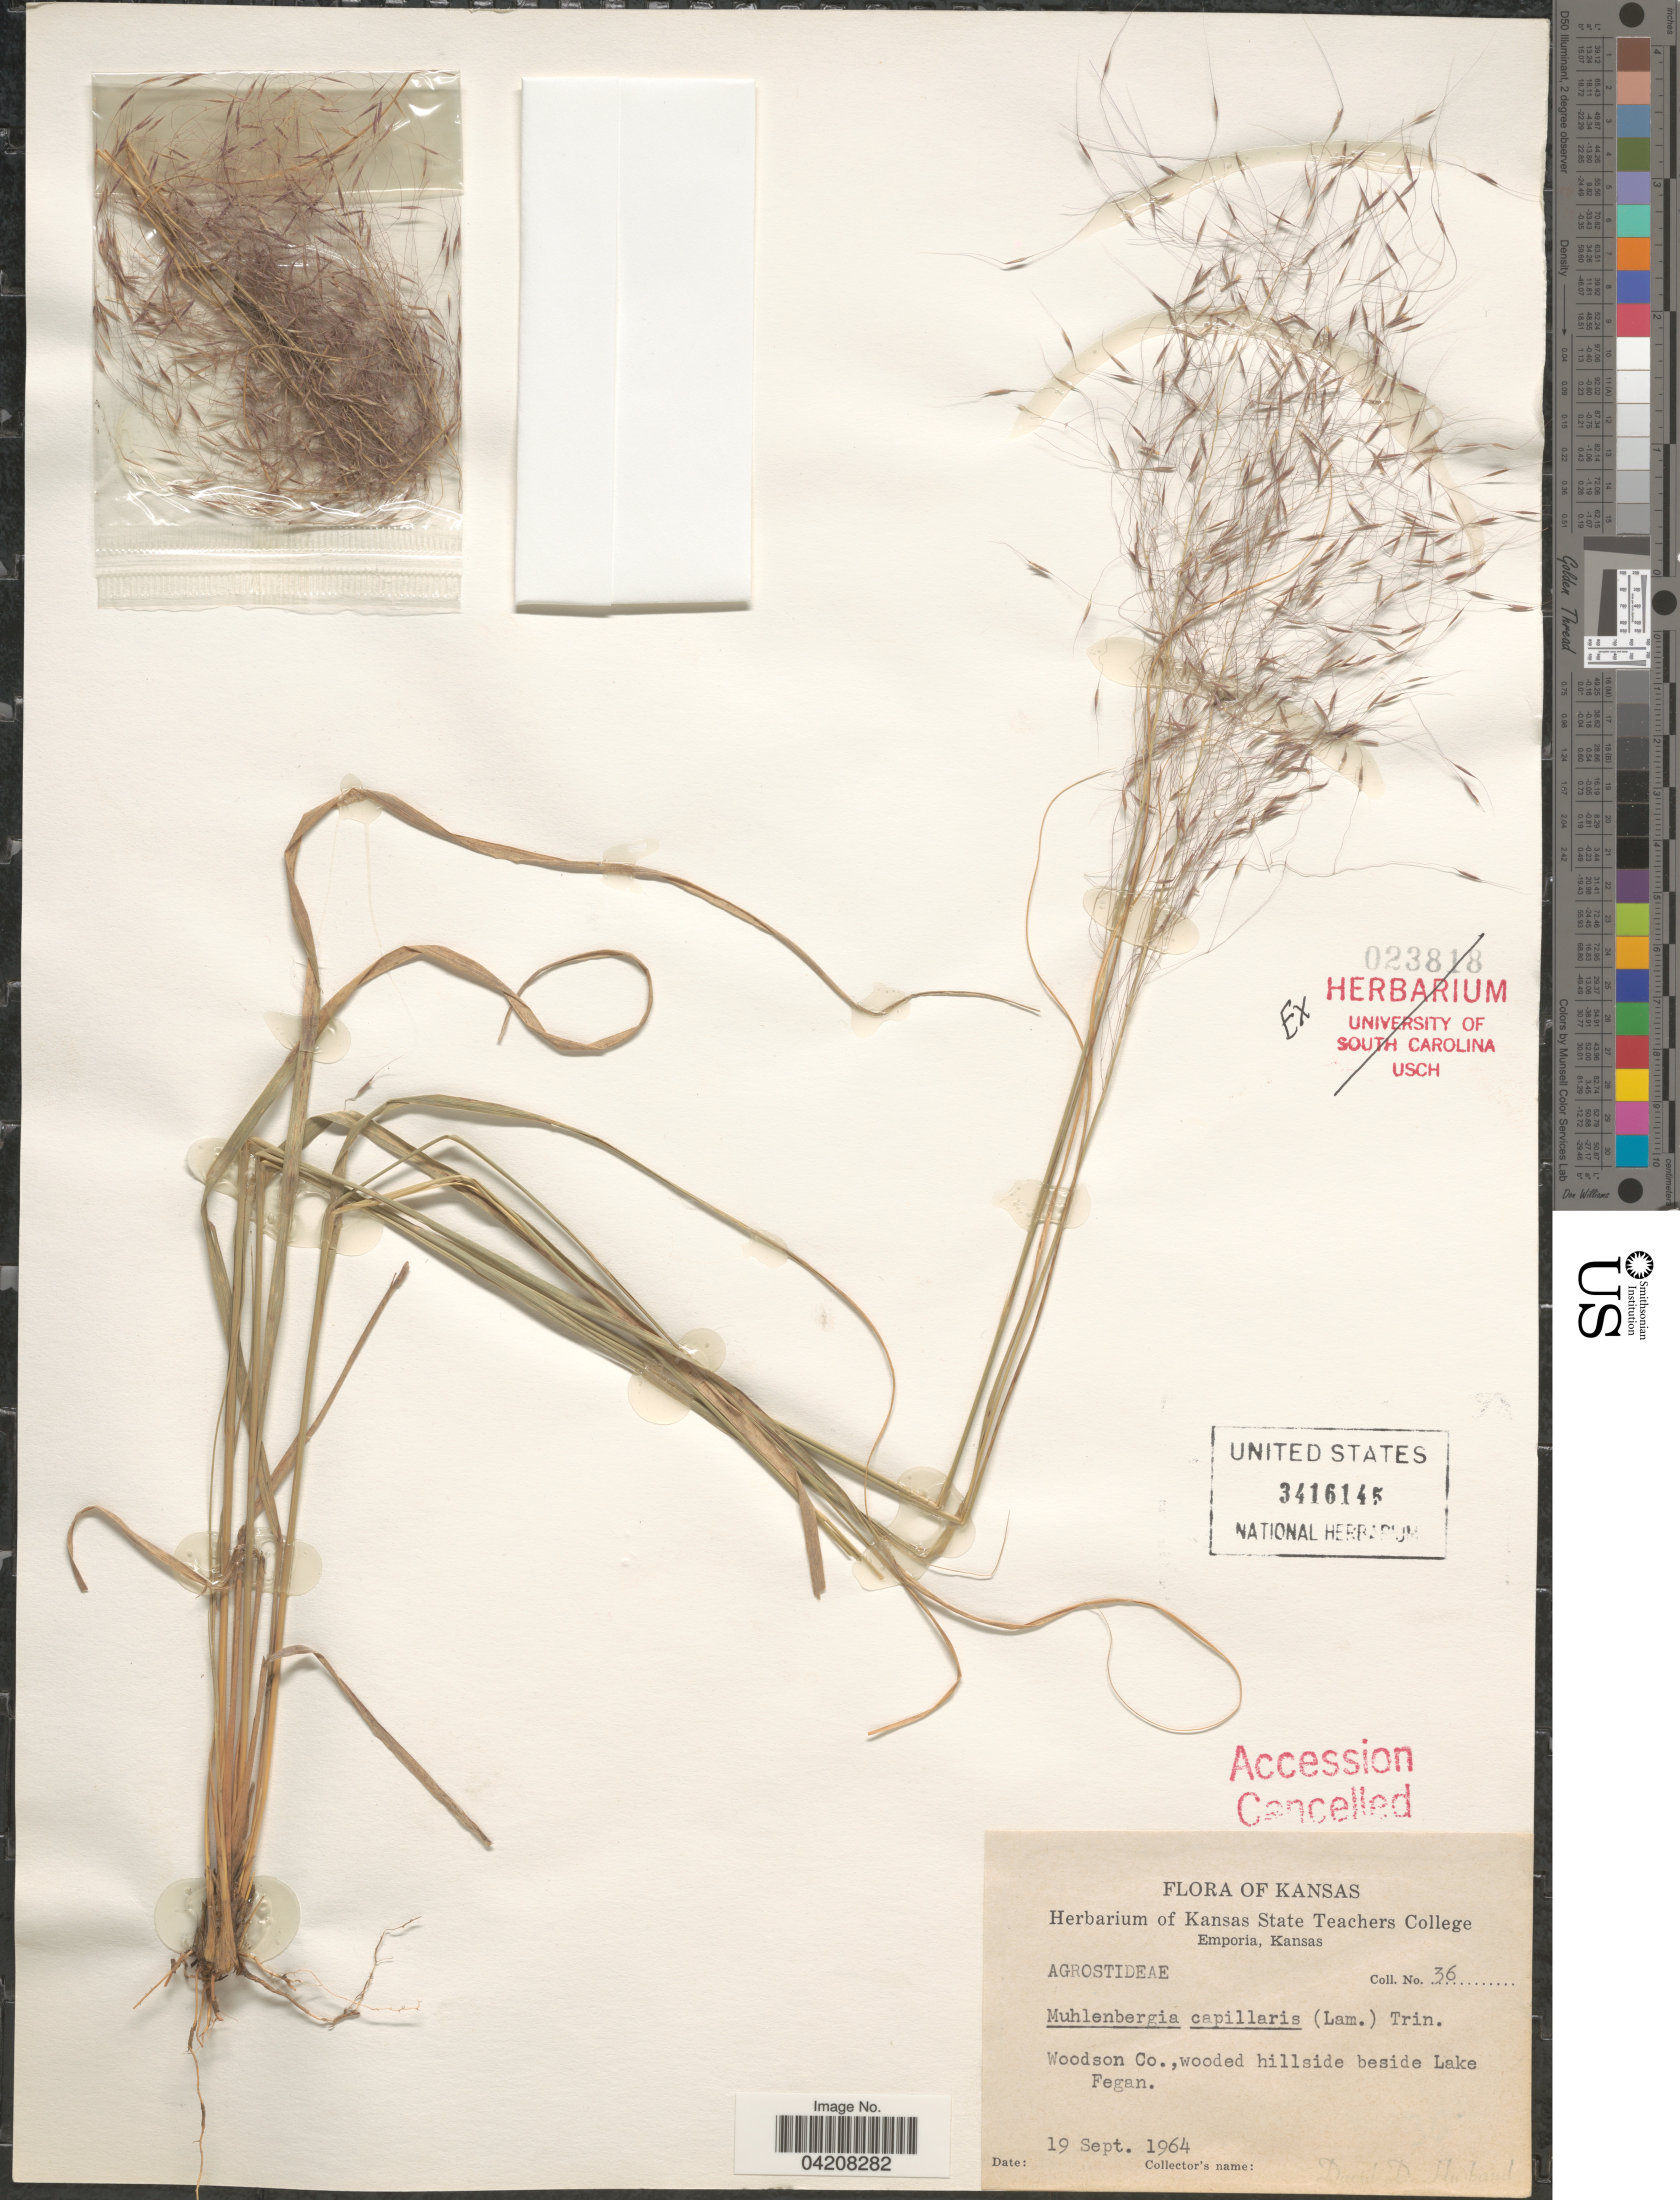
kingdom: Plantae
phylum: Tracheophyta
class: Liliopsida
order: Poales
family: Poaceae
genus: Muhlenbergia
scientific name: Muhlenbergia capillaris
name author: (Lam.) Trin.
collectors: D. Husband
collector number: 36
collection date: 1964-09-19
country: United States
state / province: Kansas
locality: Woodson Co., wooded hillside beside Lake Fegan.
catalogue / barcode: US 3416145